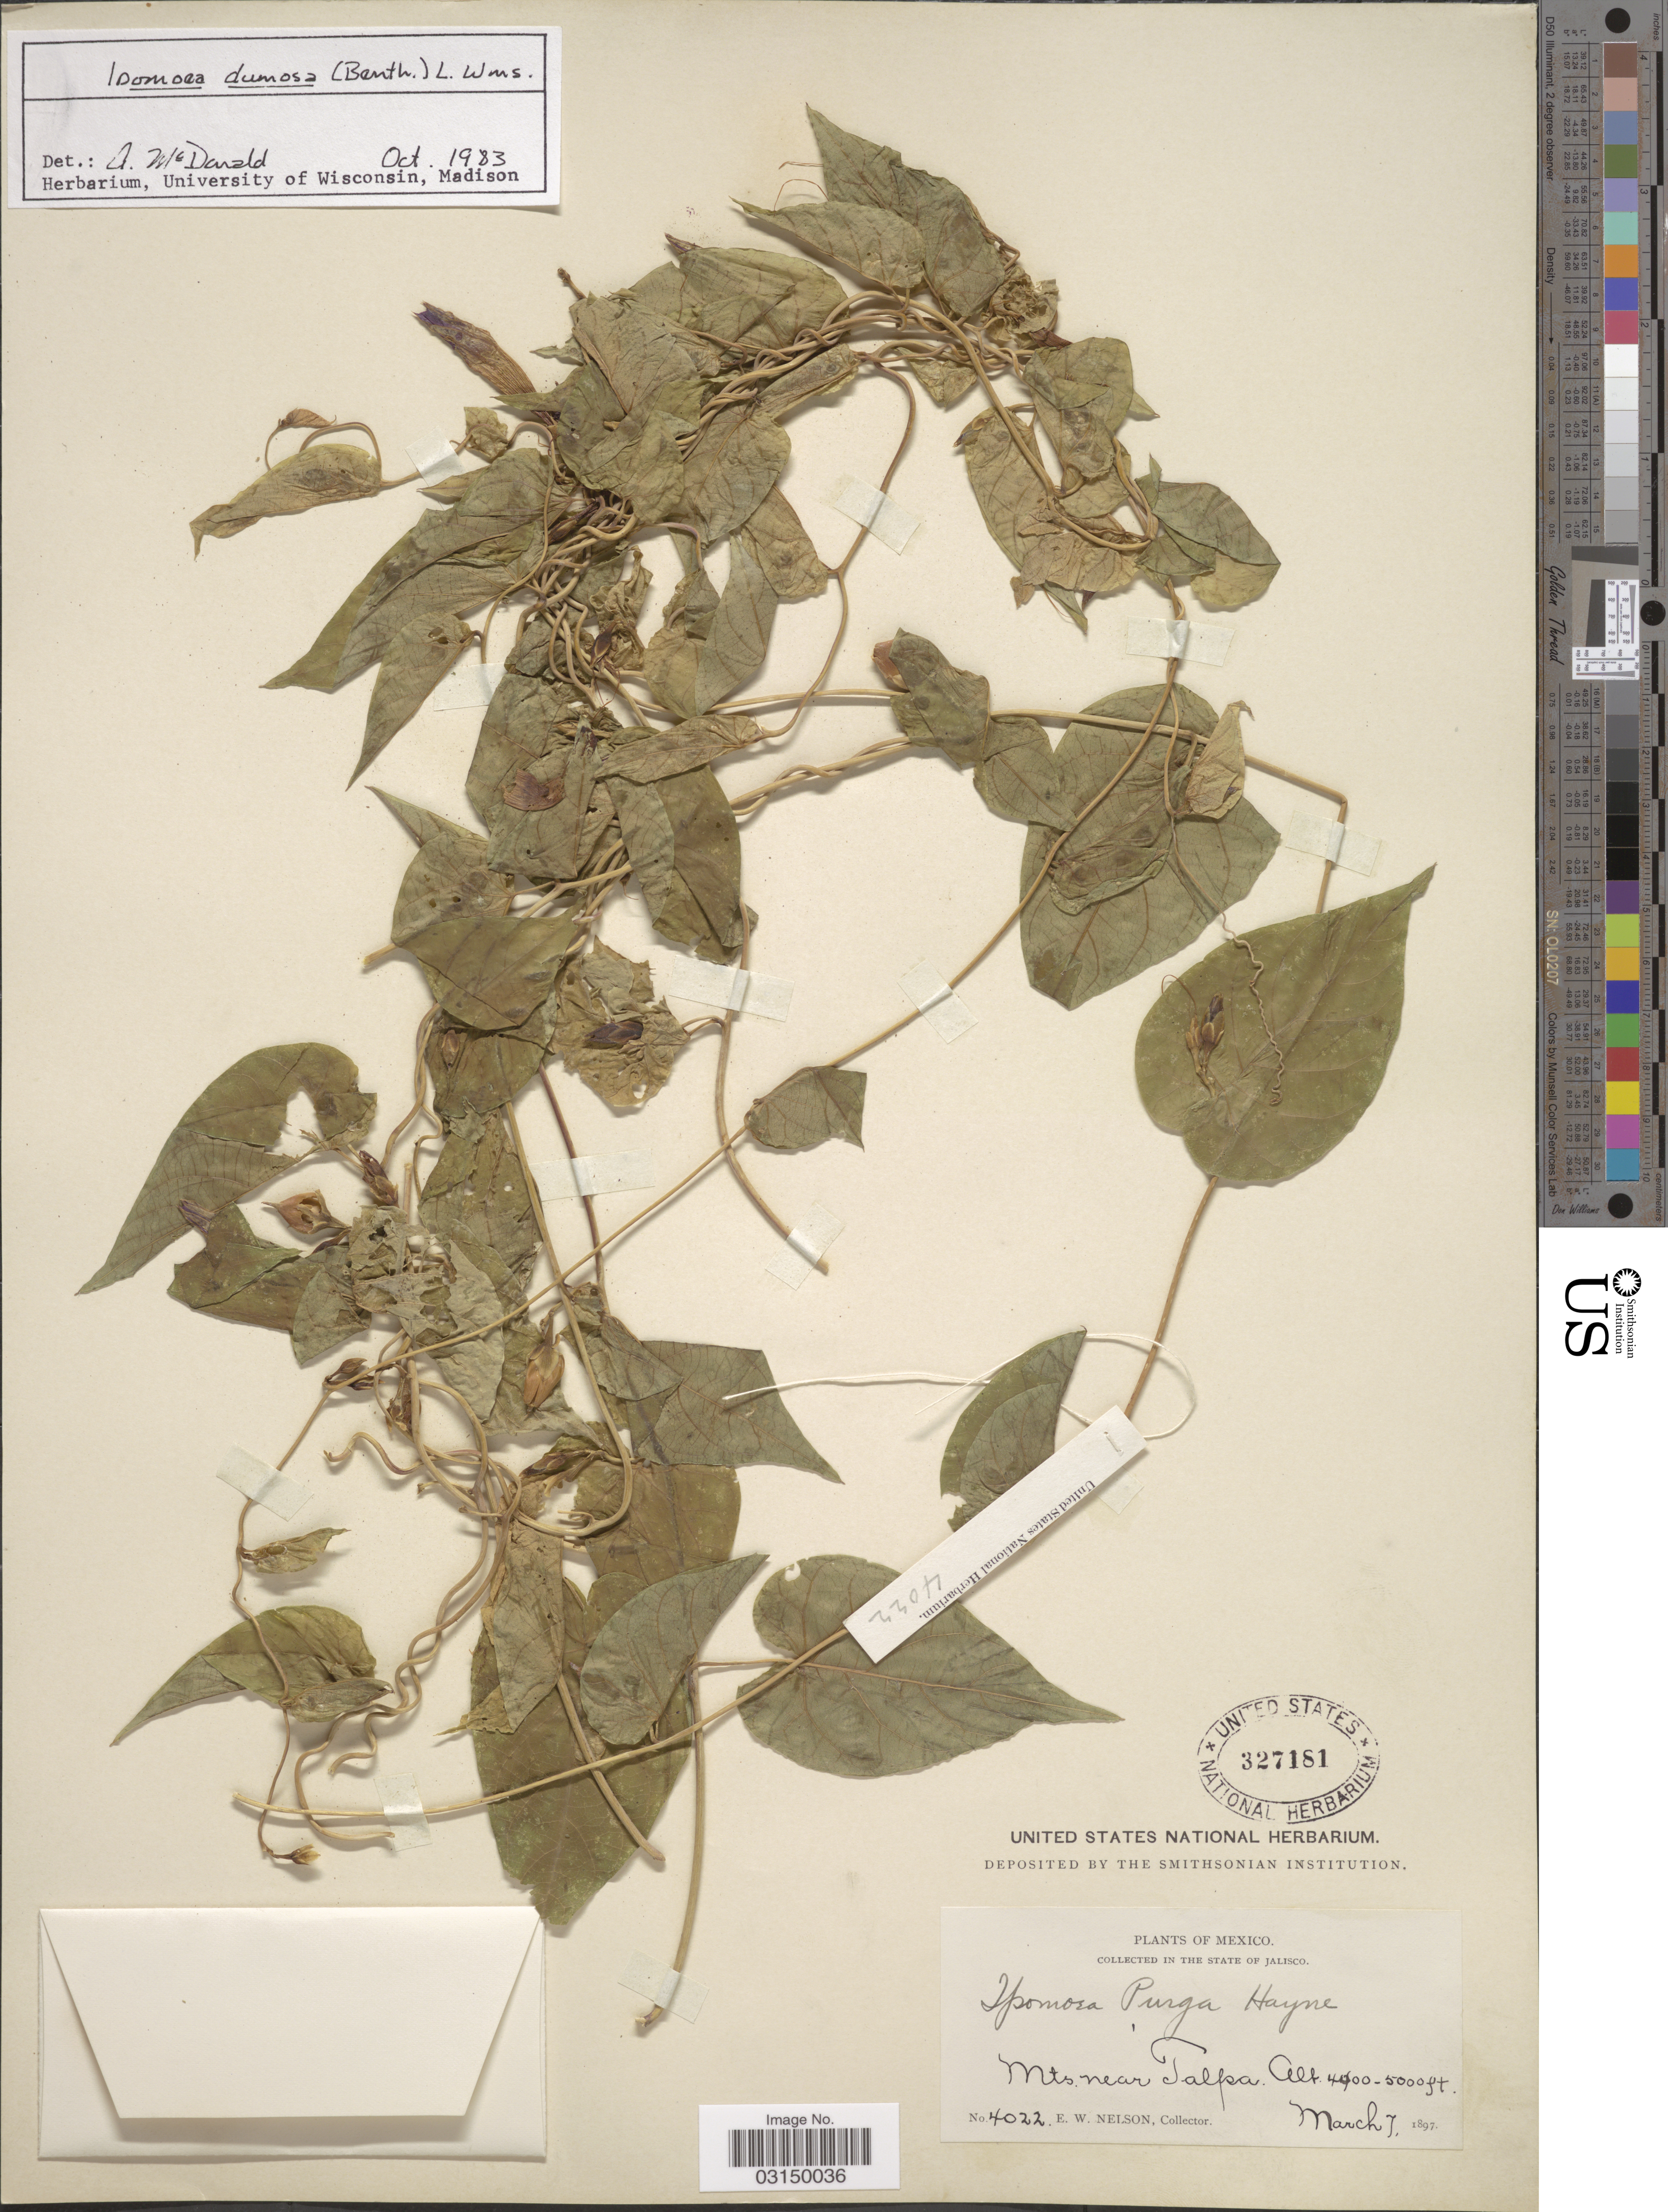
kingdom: Plantae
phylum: Tracheophyta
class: Magnoliopsida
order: Solanales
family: Convolvulaceae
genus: Ipomoea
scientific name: Ipomoea dumosa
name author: (Benth.) L.O. Williams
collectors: E. W. Nelson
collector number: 4022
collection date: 1897-03-07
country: Mexico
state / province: Jalisco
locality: Mts. near Talpa.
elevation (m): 1219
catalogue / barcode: US 327181